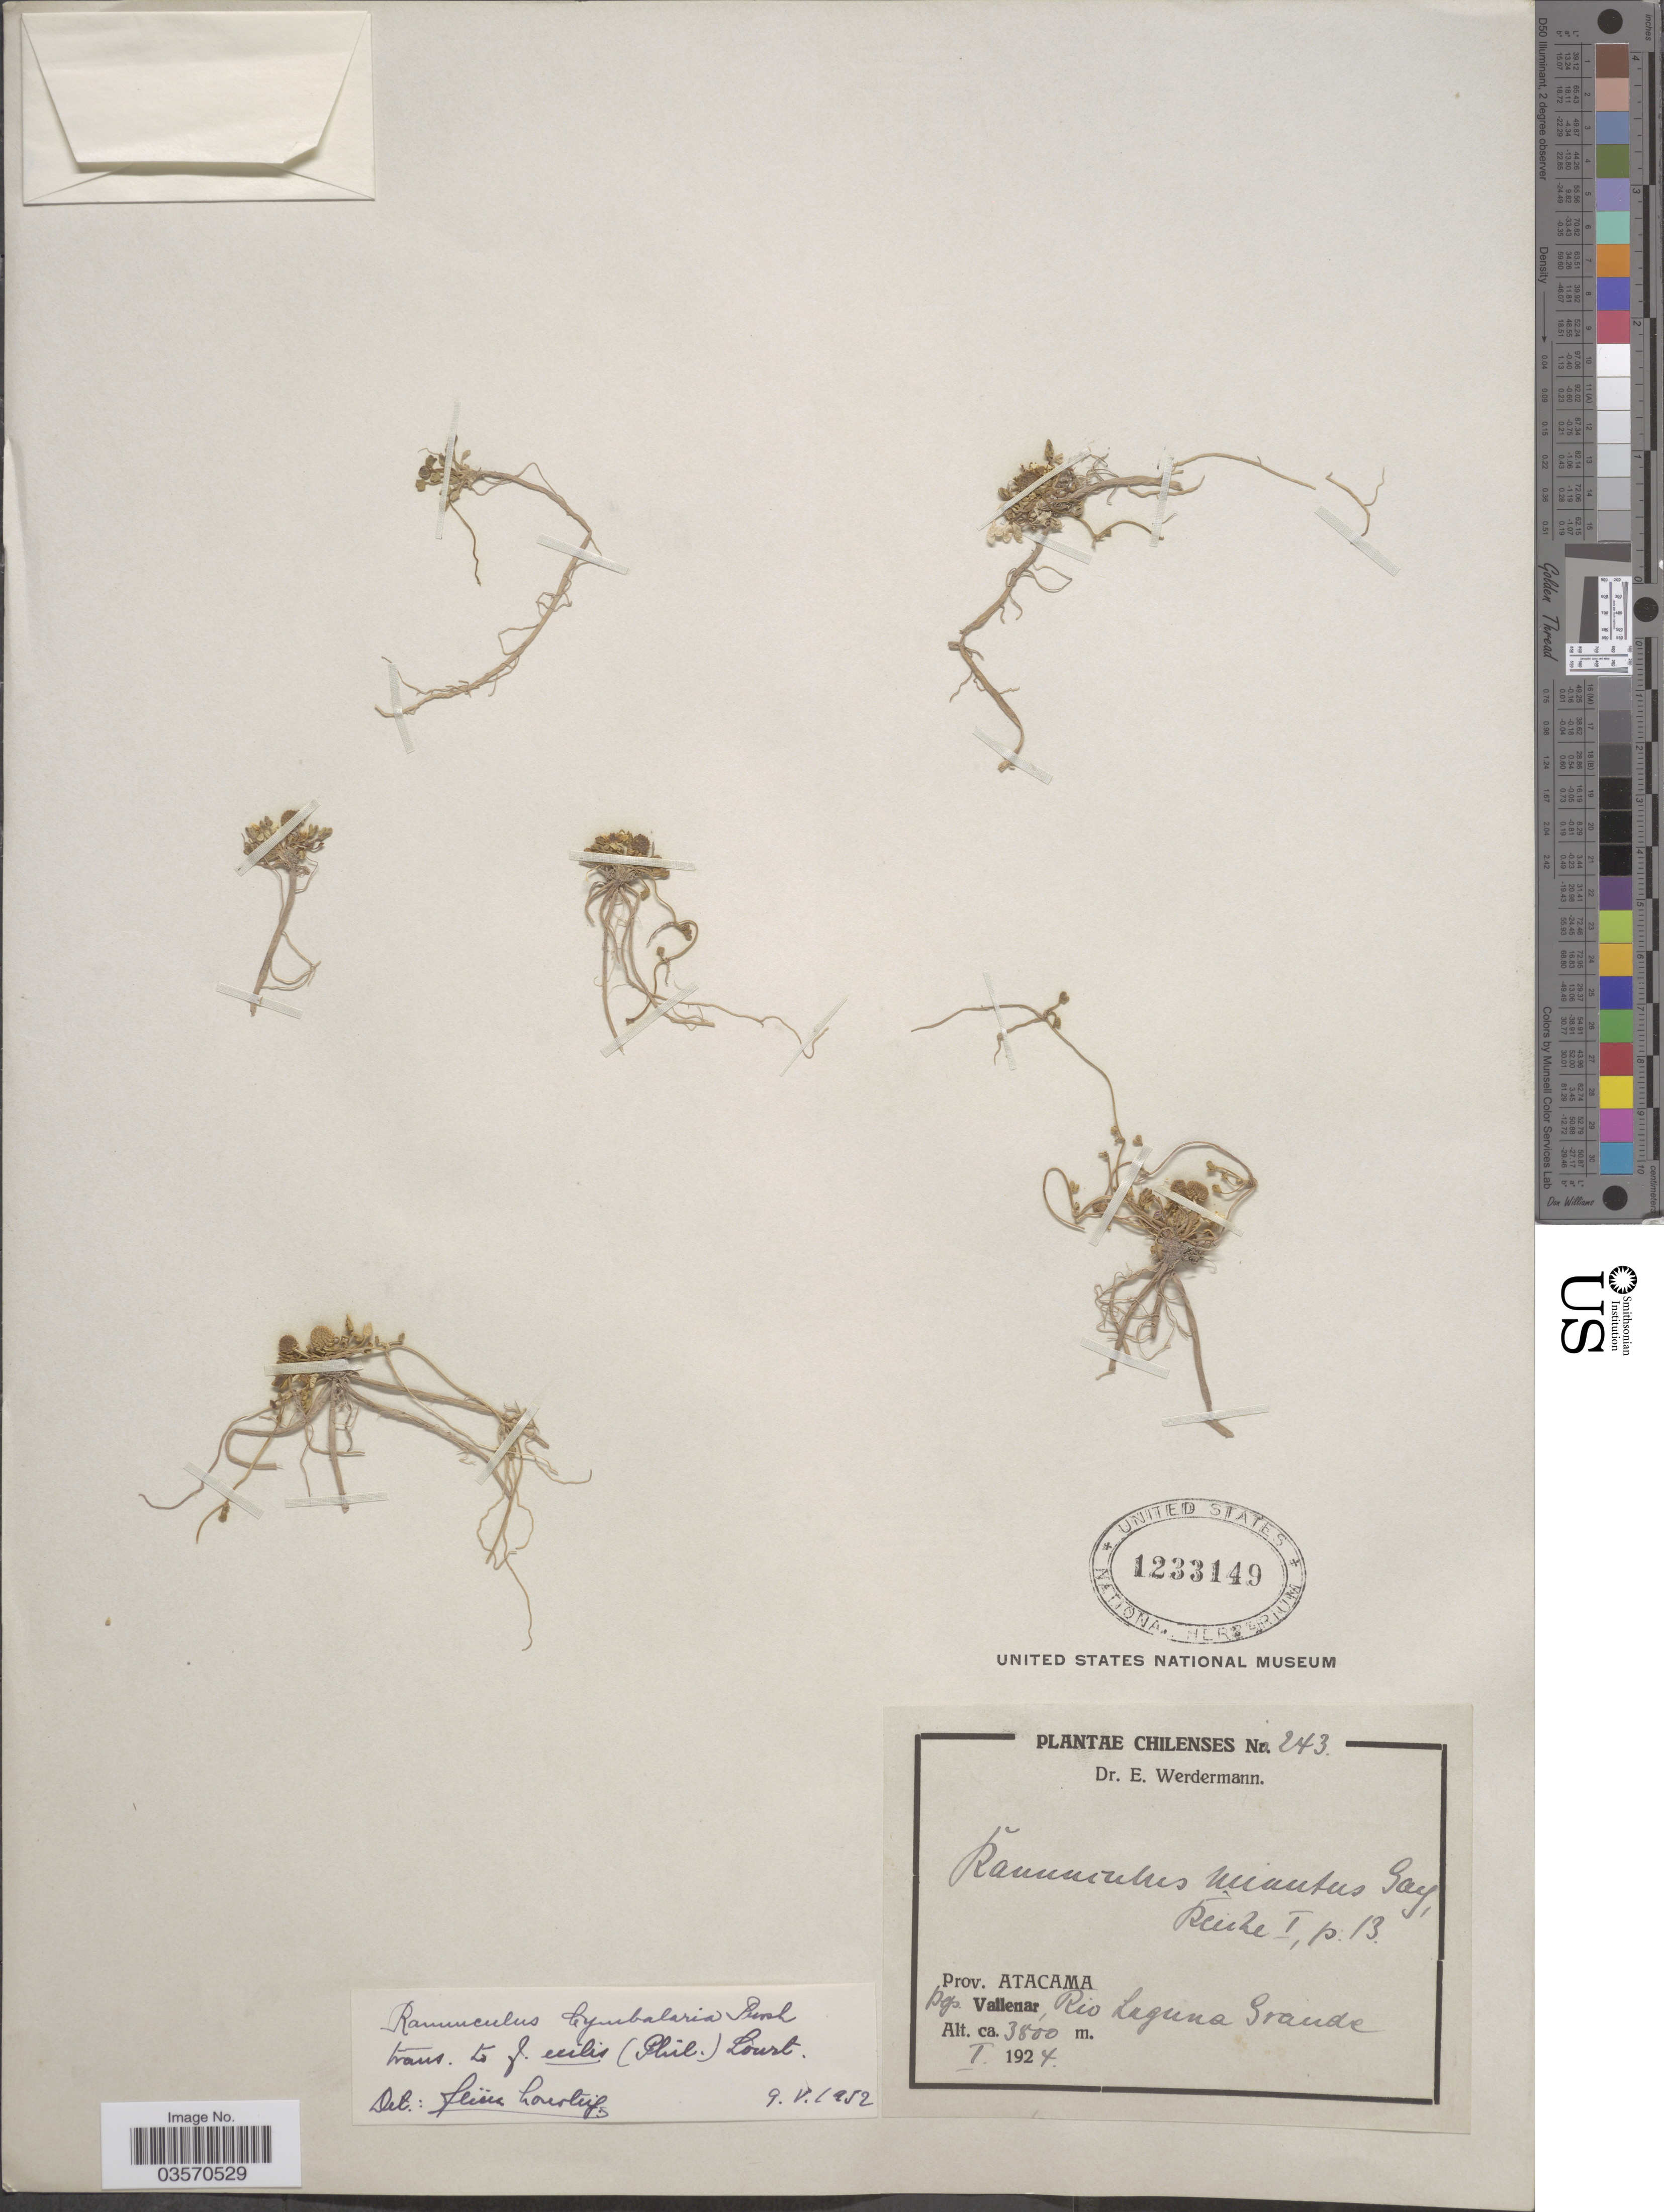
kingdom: Plantae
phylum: Tracheophyta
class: Magnoliopsida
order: Ranunculales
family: Ranunculaceae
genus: Halerpestes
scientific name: Halerpestes cymbalaria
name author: (Pursh) Greene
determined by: Strong, M. T., (US), Smithsonian Institution - National Museum of Natural History (UNITED STATES)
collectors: E. Werdermann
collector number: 243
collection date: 1924-01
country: Chile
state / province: Atacama (III)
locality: Dep. Vallenar, Rio Laguna Grande.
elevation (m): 3800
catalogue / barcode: US 1233149